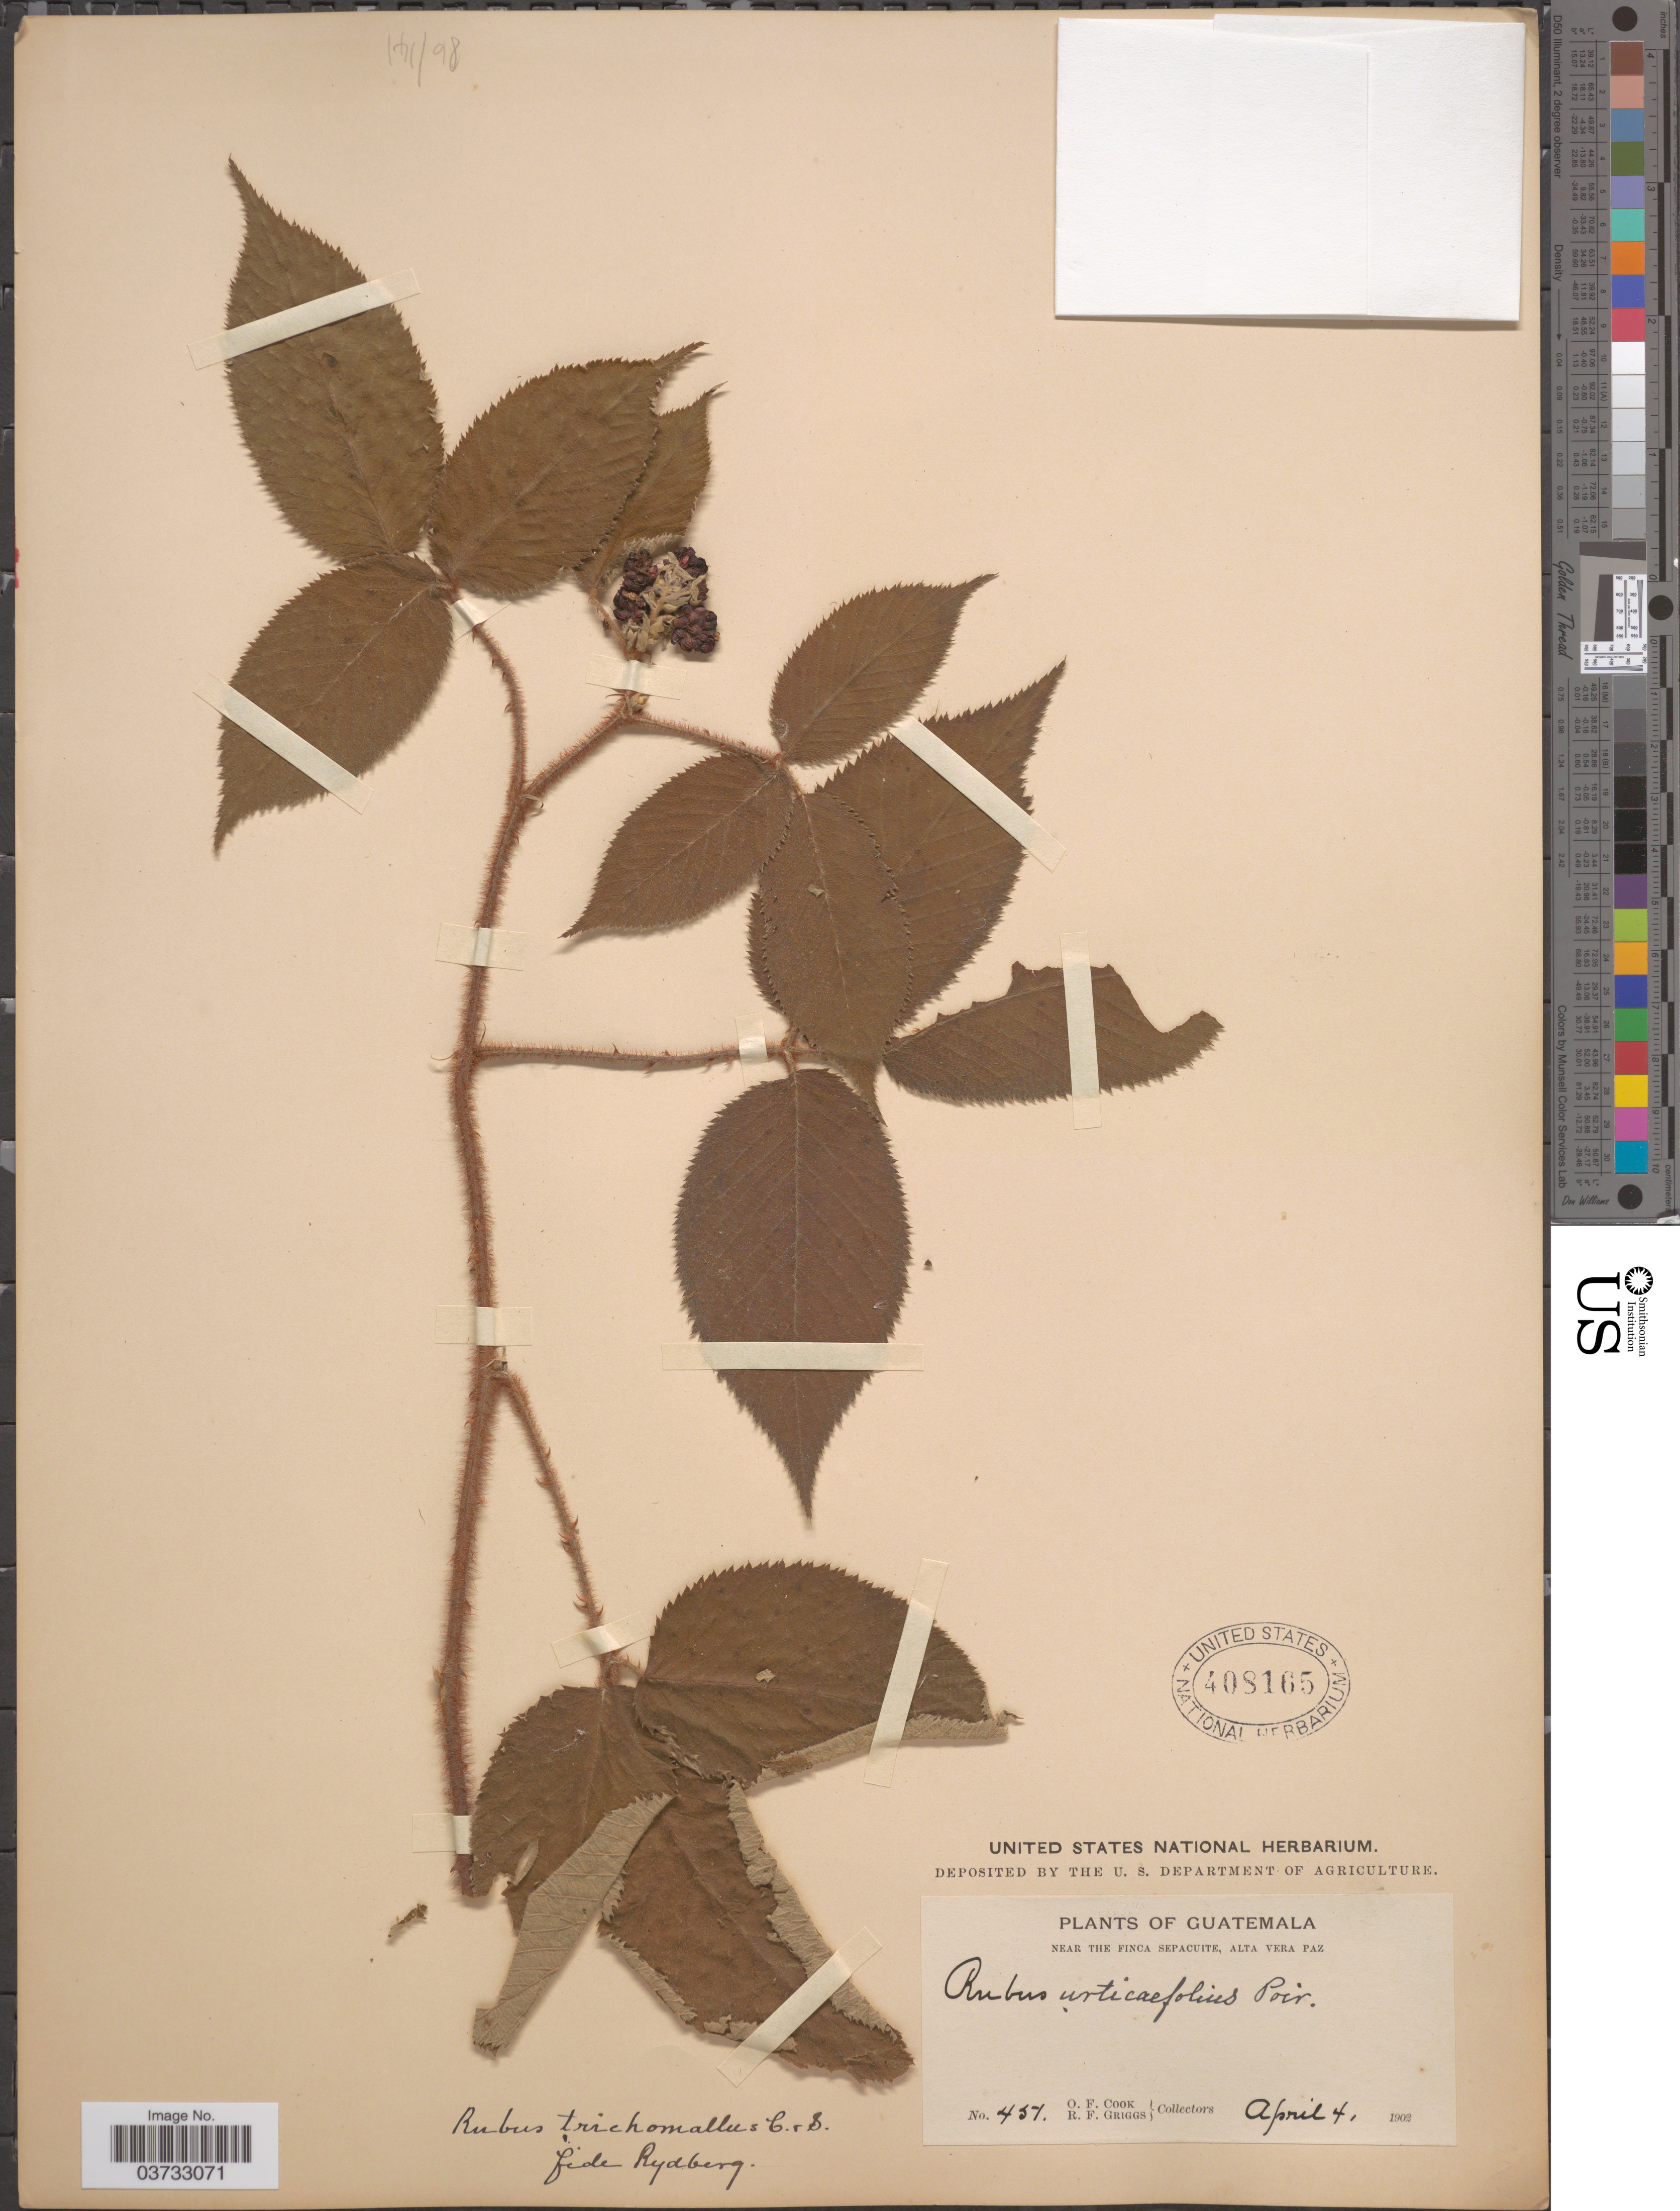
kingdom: Plantae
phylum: Tracheophyta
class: Magnoliopsida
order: Rosales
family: Rosaceae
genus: Rubus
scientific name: Rubus trichomallus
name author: Schltdl.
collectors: O. F. Cook & R. F. Griggs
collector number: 451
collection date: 1902-04-04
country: Guatemala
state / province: Alta Verapaz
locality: Near the Finca Sepacuite.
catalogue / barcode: US 408165